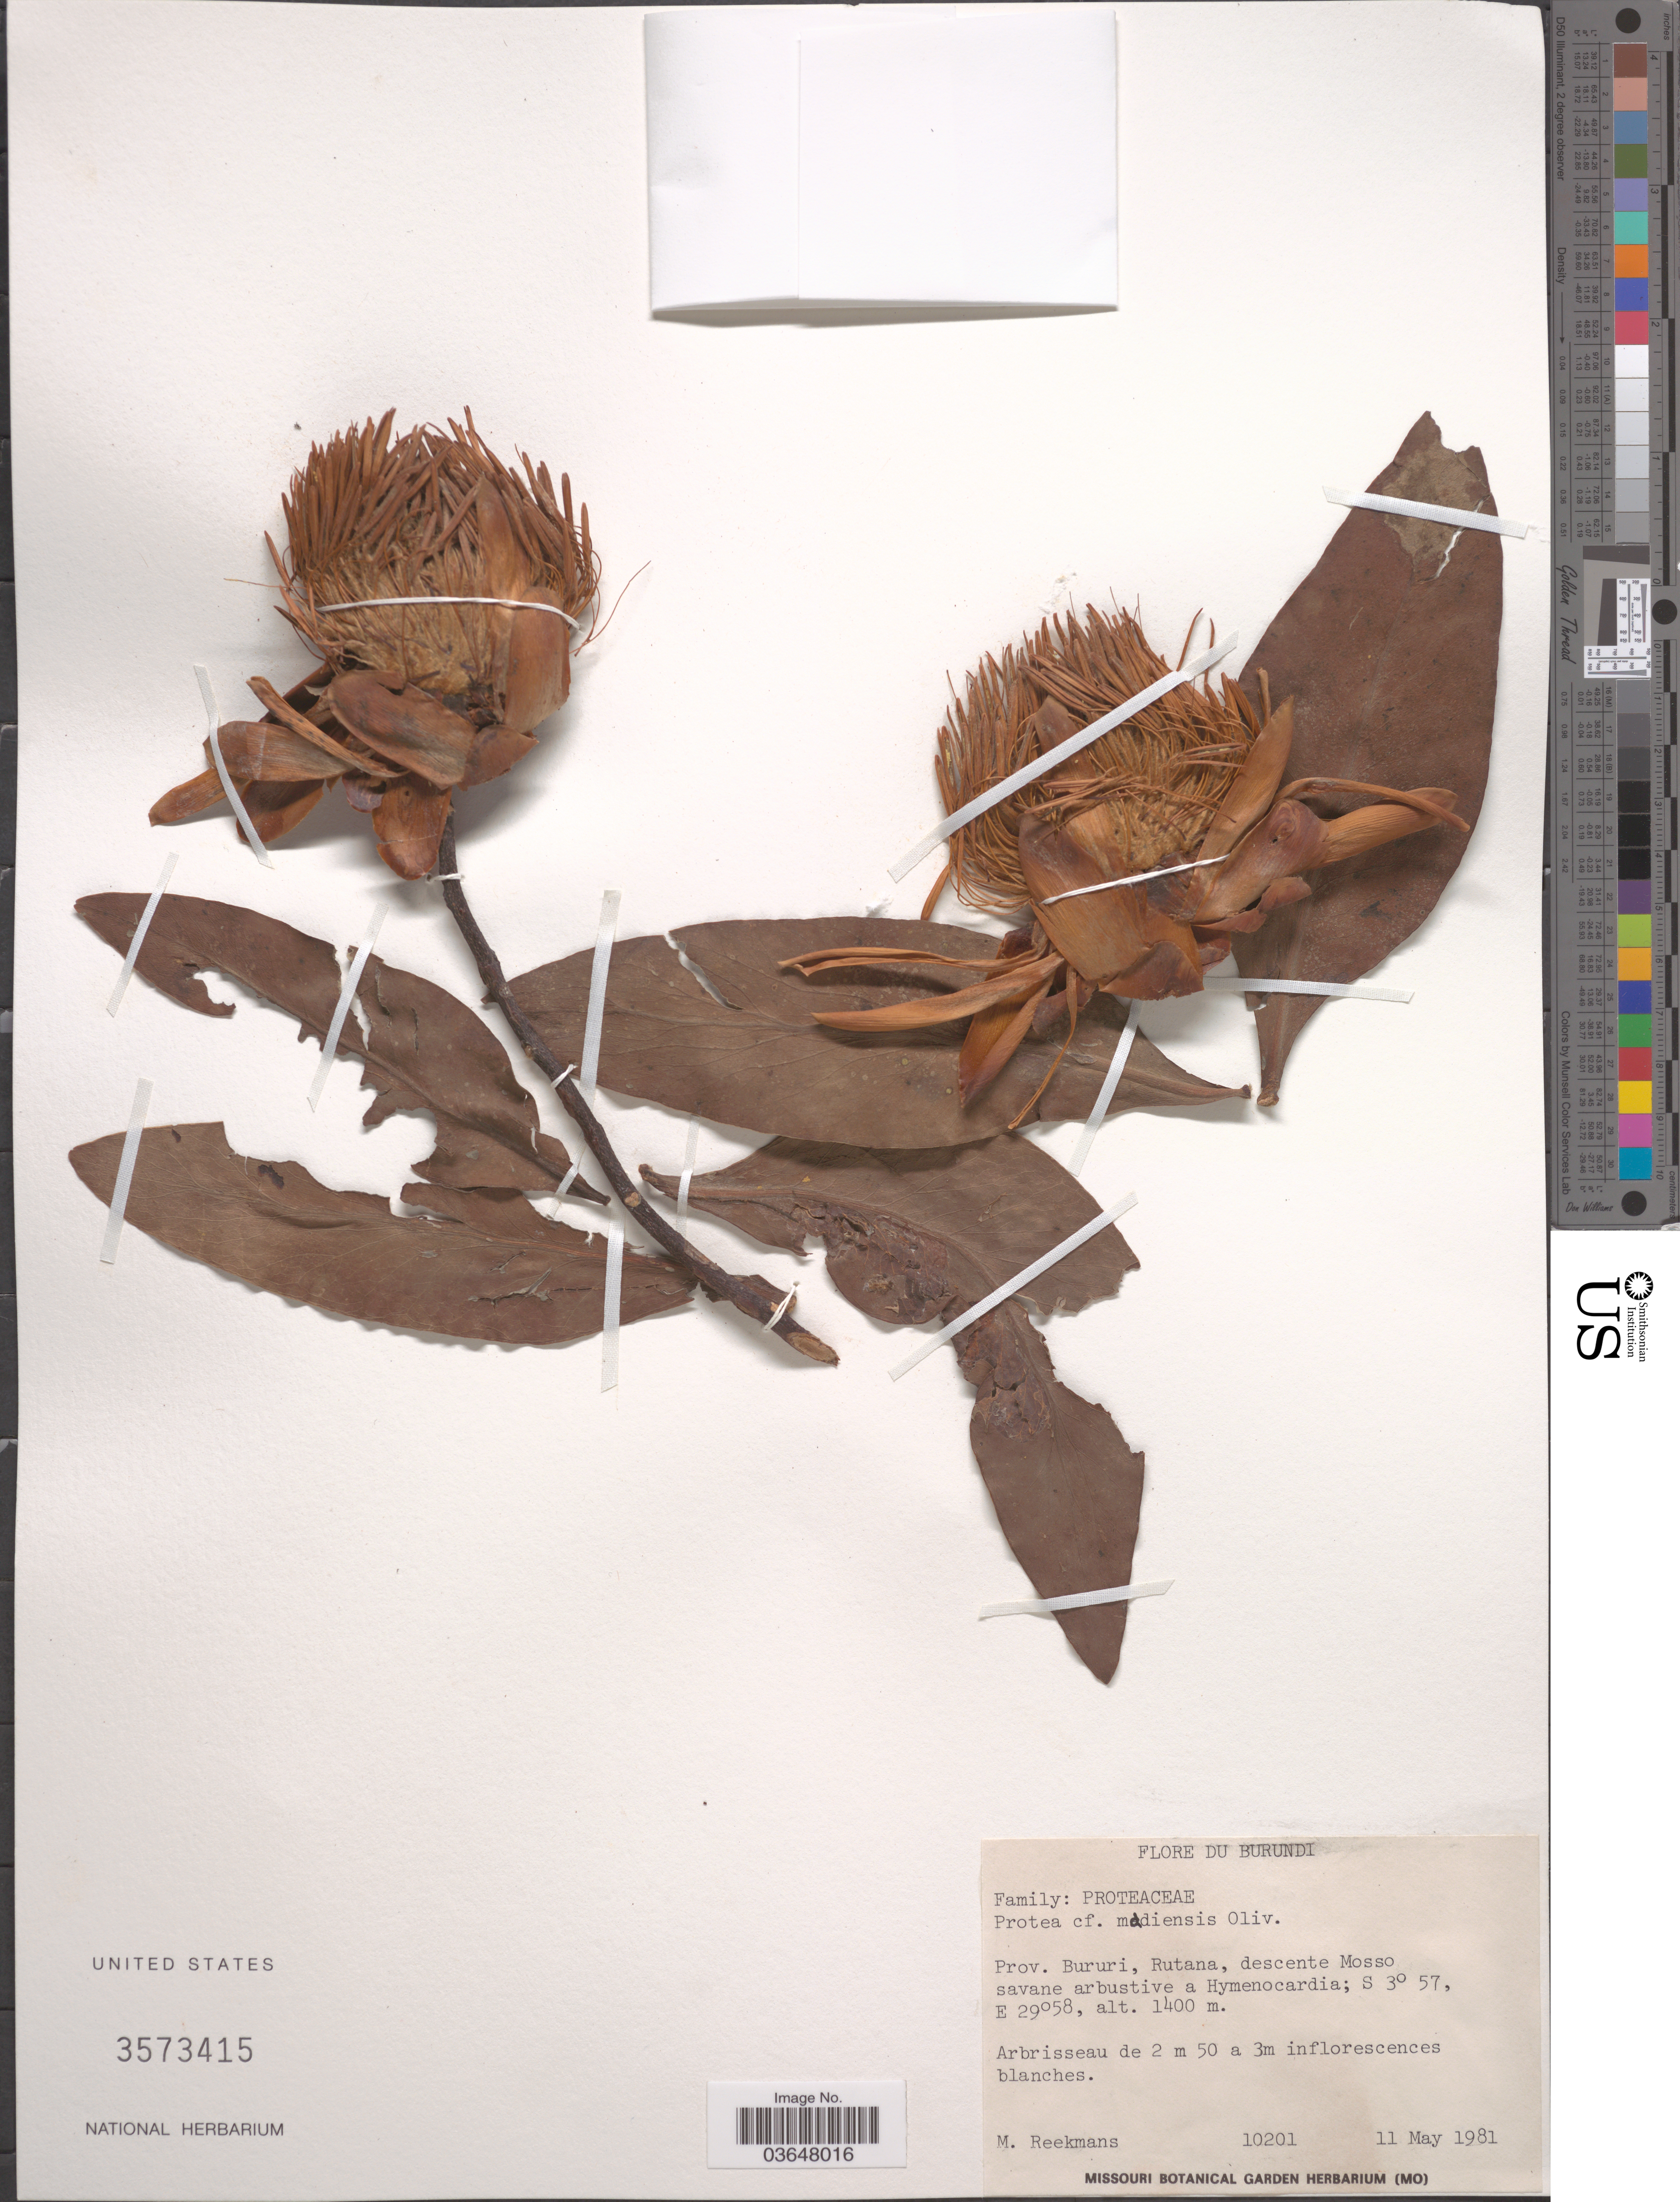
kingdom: Plantae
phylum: Tracheophyta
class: Magnoliopsida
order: Proteales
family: Proteaceae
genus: Protea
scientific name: Protea madiensis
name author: Oliv.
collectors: M. Reekmans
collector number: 10201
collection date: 1981-05-11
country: Burundi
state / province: Bururi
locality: Rutana.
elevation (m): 1400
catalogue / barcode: US 3573415